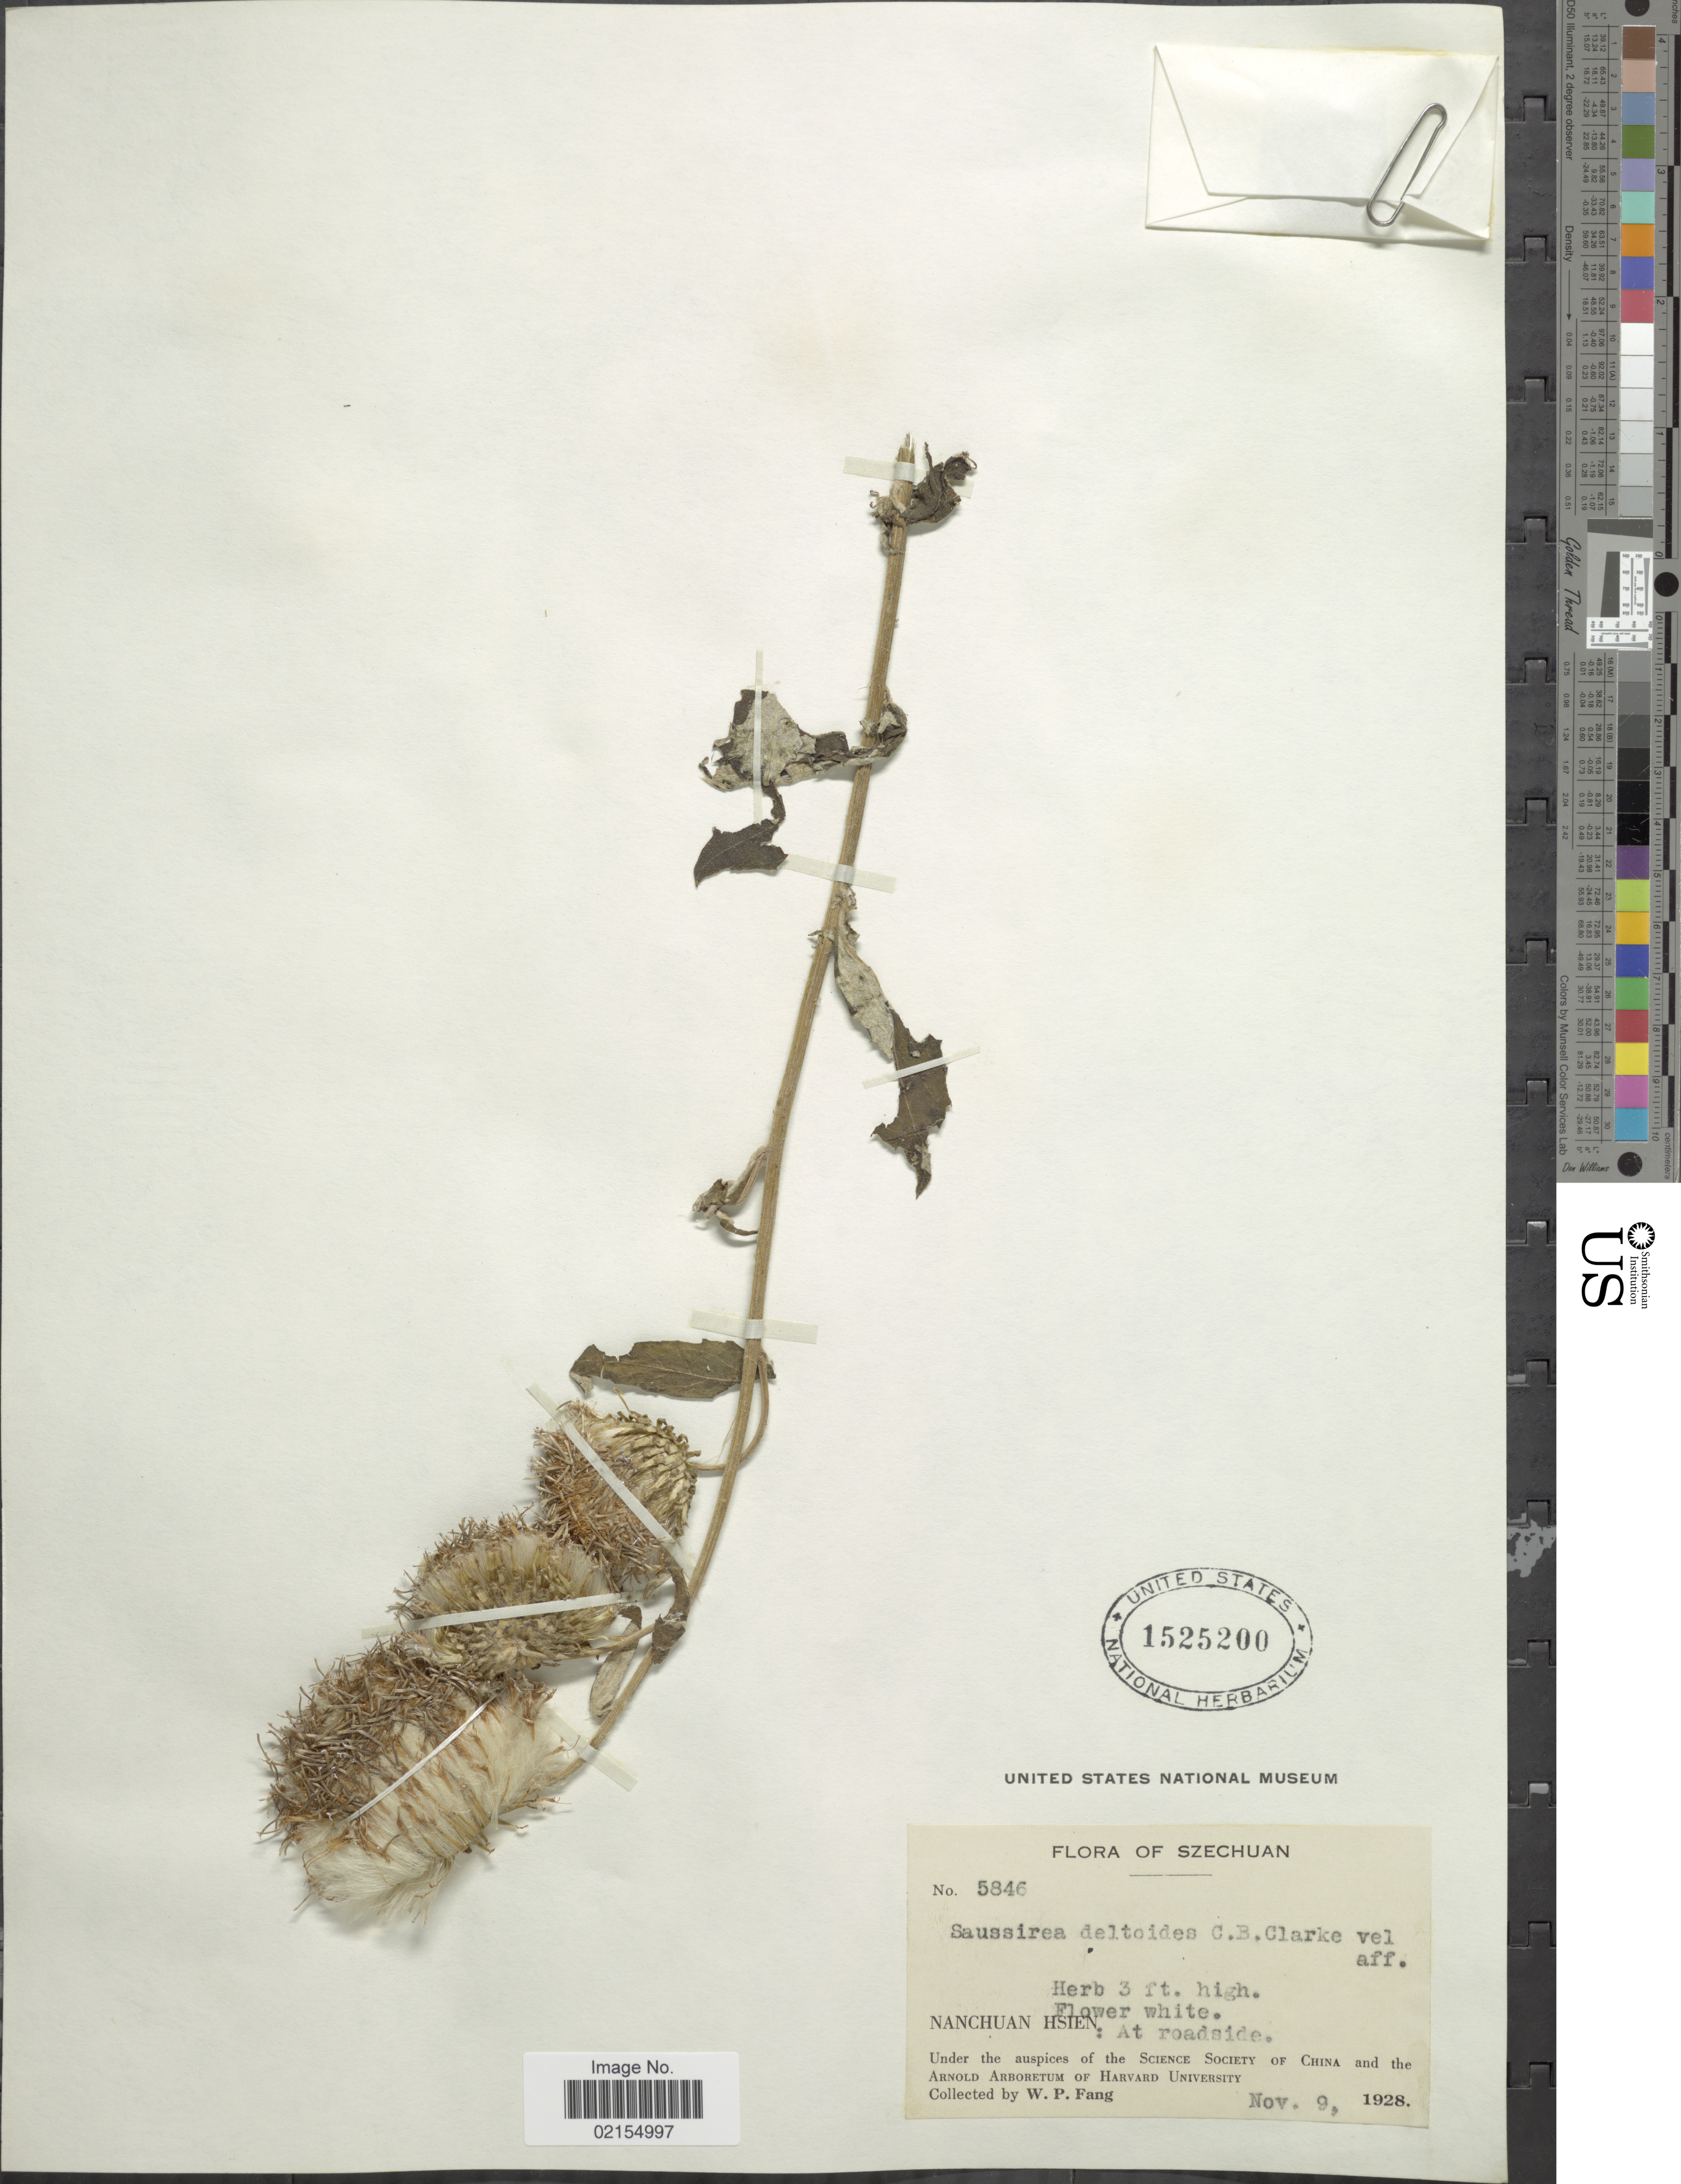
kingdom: Plantae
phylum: Tracheophyta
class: Magnoliopsida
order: Asterales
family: Asteraceae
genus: Himalaiella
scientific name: Himalaiella deltoidea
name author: (DC.) Raab-Straube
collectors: W. P. Fang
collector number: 5846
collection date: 1928-11-09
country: China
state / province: Sichuan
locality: Szechuan, Nanchuan Hsien: at roadside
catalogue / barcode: US 1525200